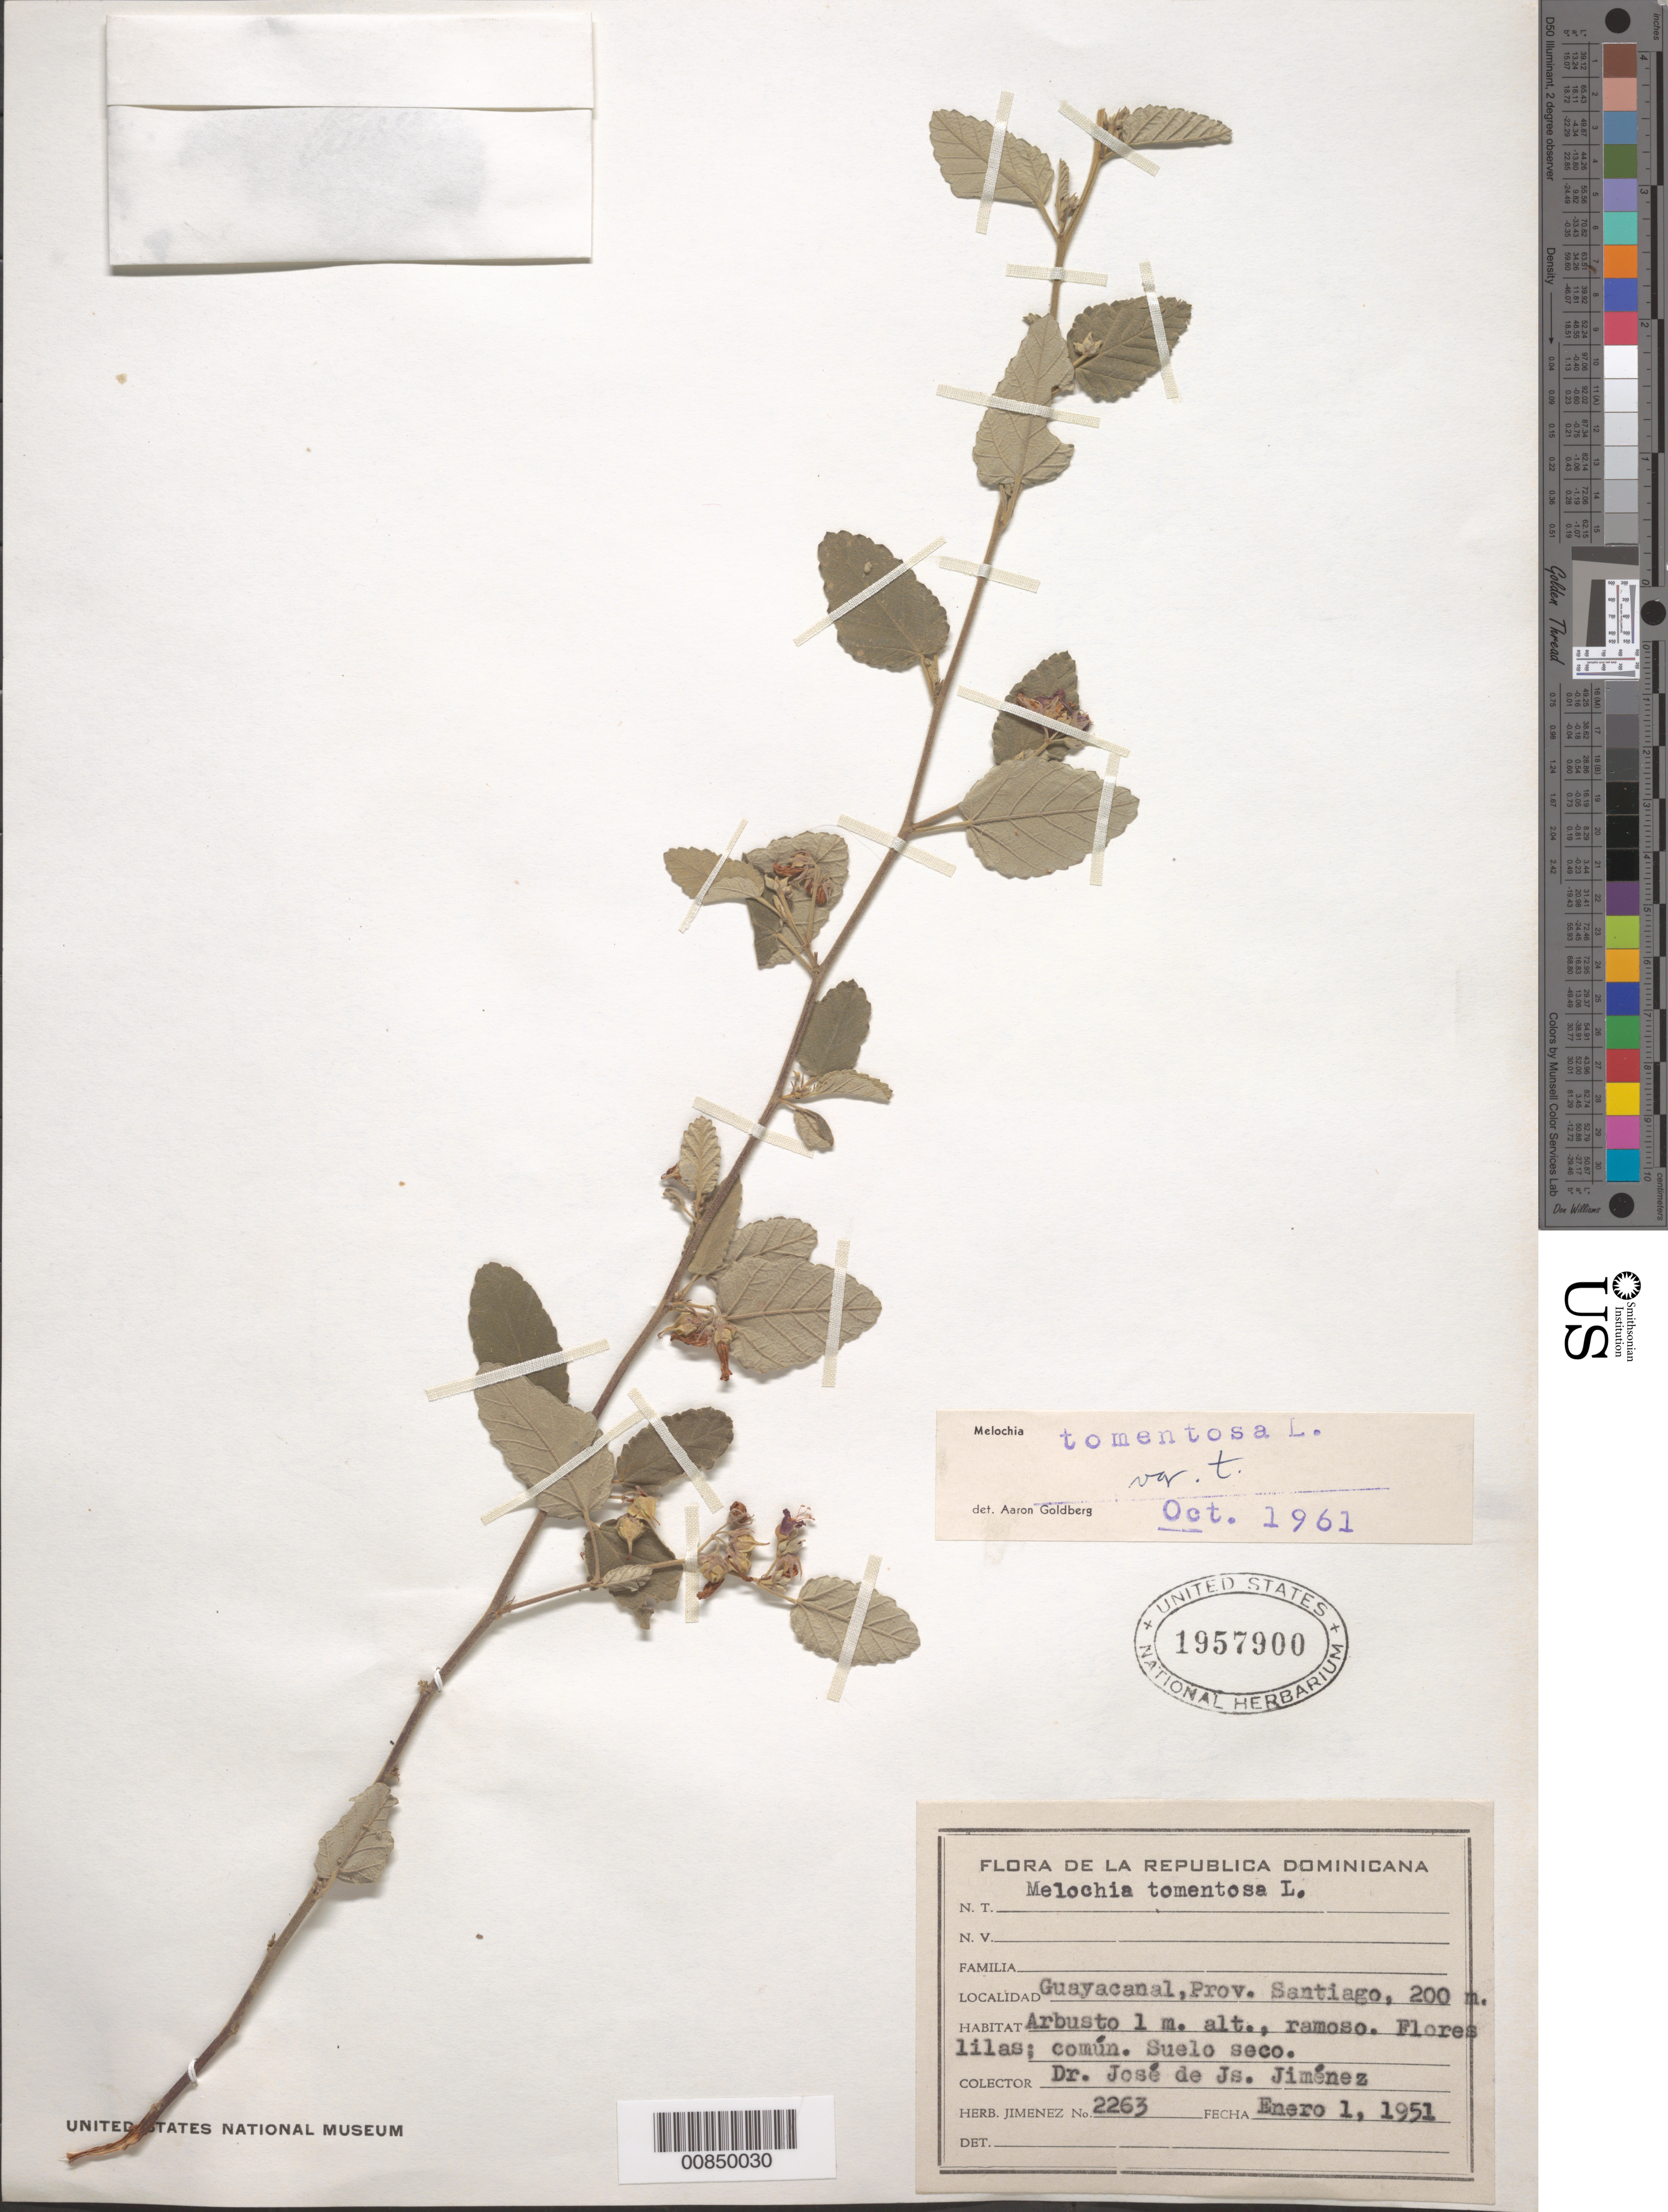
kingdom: Plantae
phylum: Tracheophyta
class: Magnoliopsida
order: Malvales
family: Malvaceae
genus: Melochia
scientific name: Melochia tomentosa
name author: L.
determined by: Goldberg, Aaron, (US), NMNH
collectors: J. J. Jiménez Almonte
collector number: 2263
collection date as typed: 01 Jan 1951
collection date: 1951-01-01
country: Dominican Republic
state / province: Santiago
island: Hispaniola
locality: Guayacanal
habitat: Suelo seco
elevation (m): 200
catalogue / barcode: US 1957900